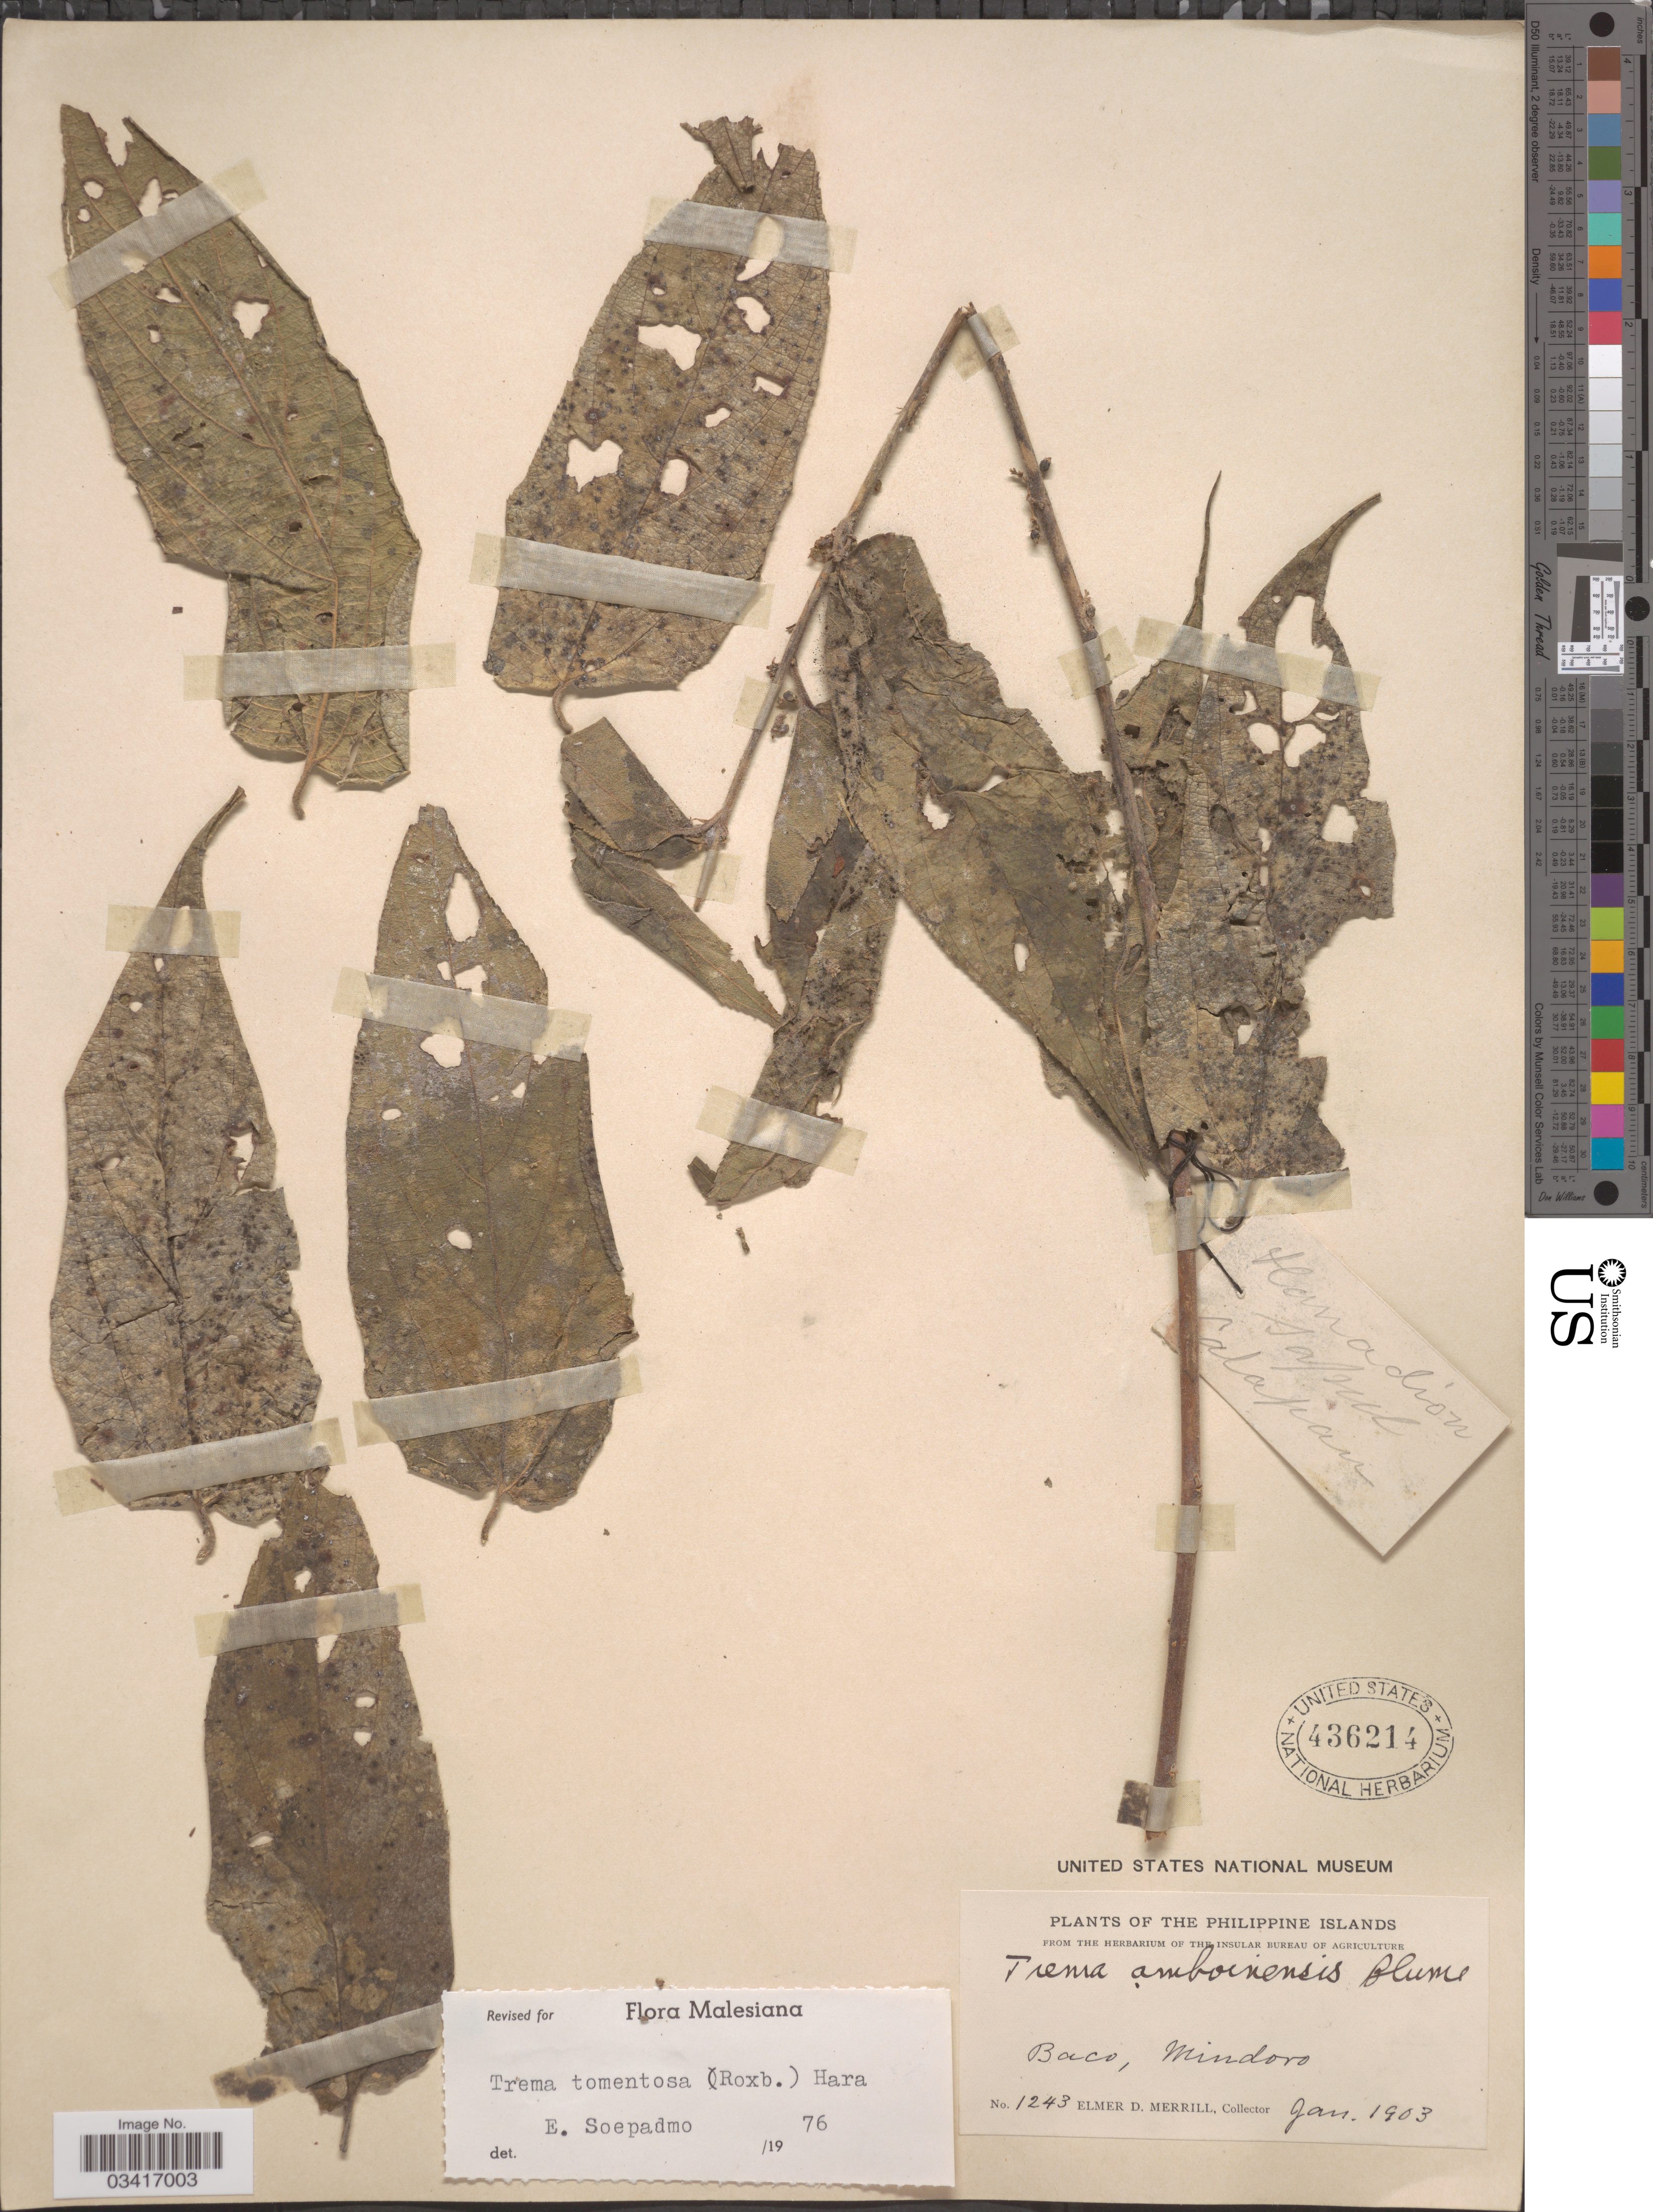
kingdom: Plantae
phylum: Tracheophyta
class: Magnoliopsida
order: Rosales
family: Cannabaceae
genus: Trema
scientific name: Trema tomentosum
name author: (Roxb.) Y. Hara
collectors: E. D. Merrill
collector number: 1243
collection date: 1903-01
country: Philippines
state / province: Mimaropa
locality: Baco, Mindoro.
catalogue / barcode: US 436214